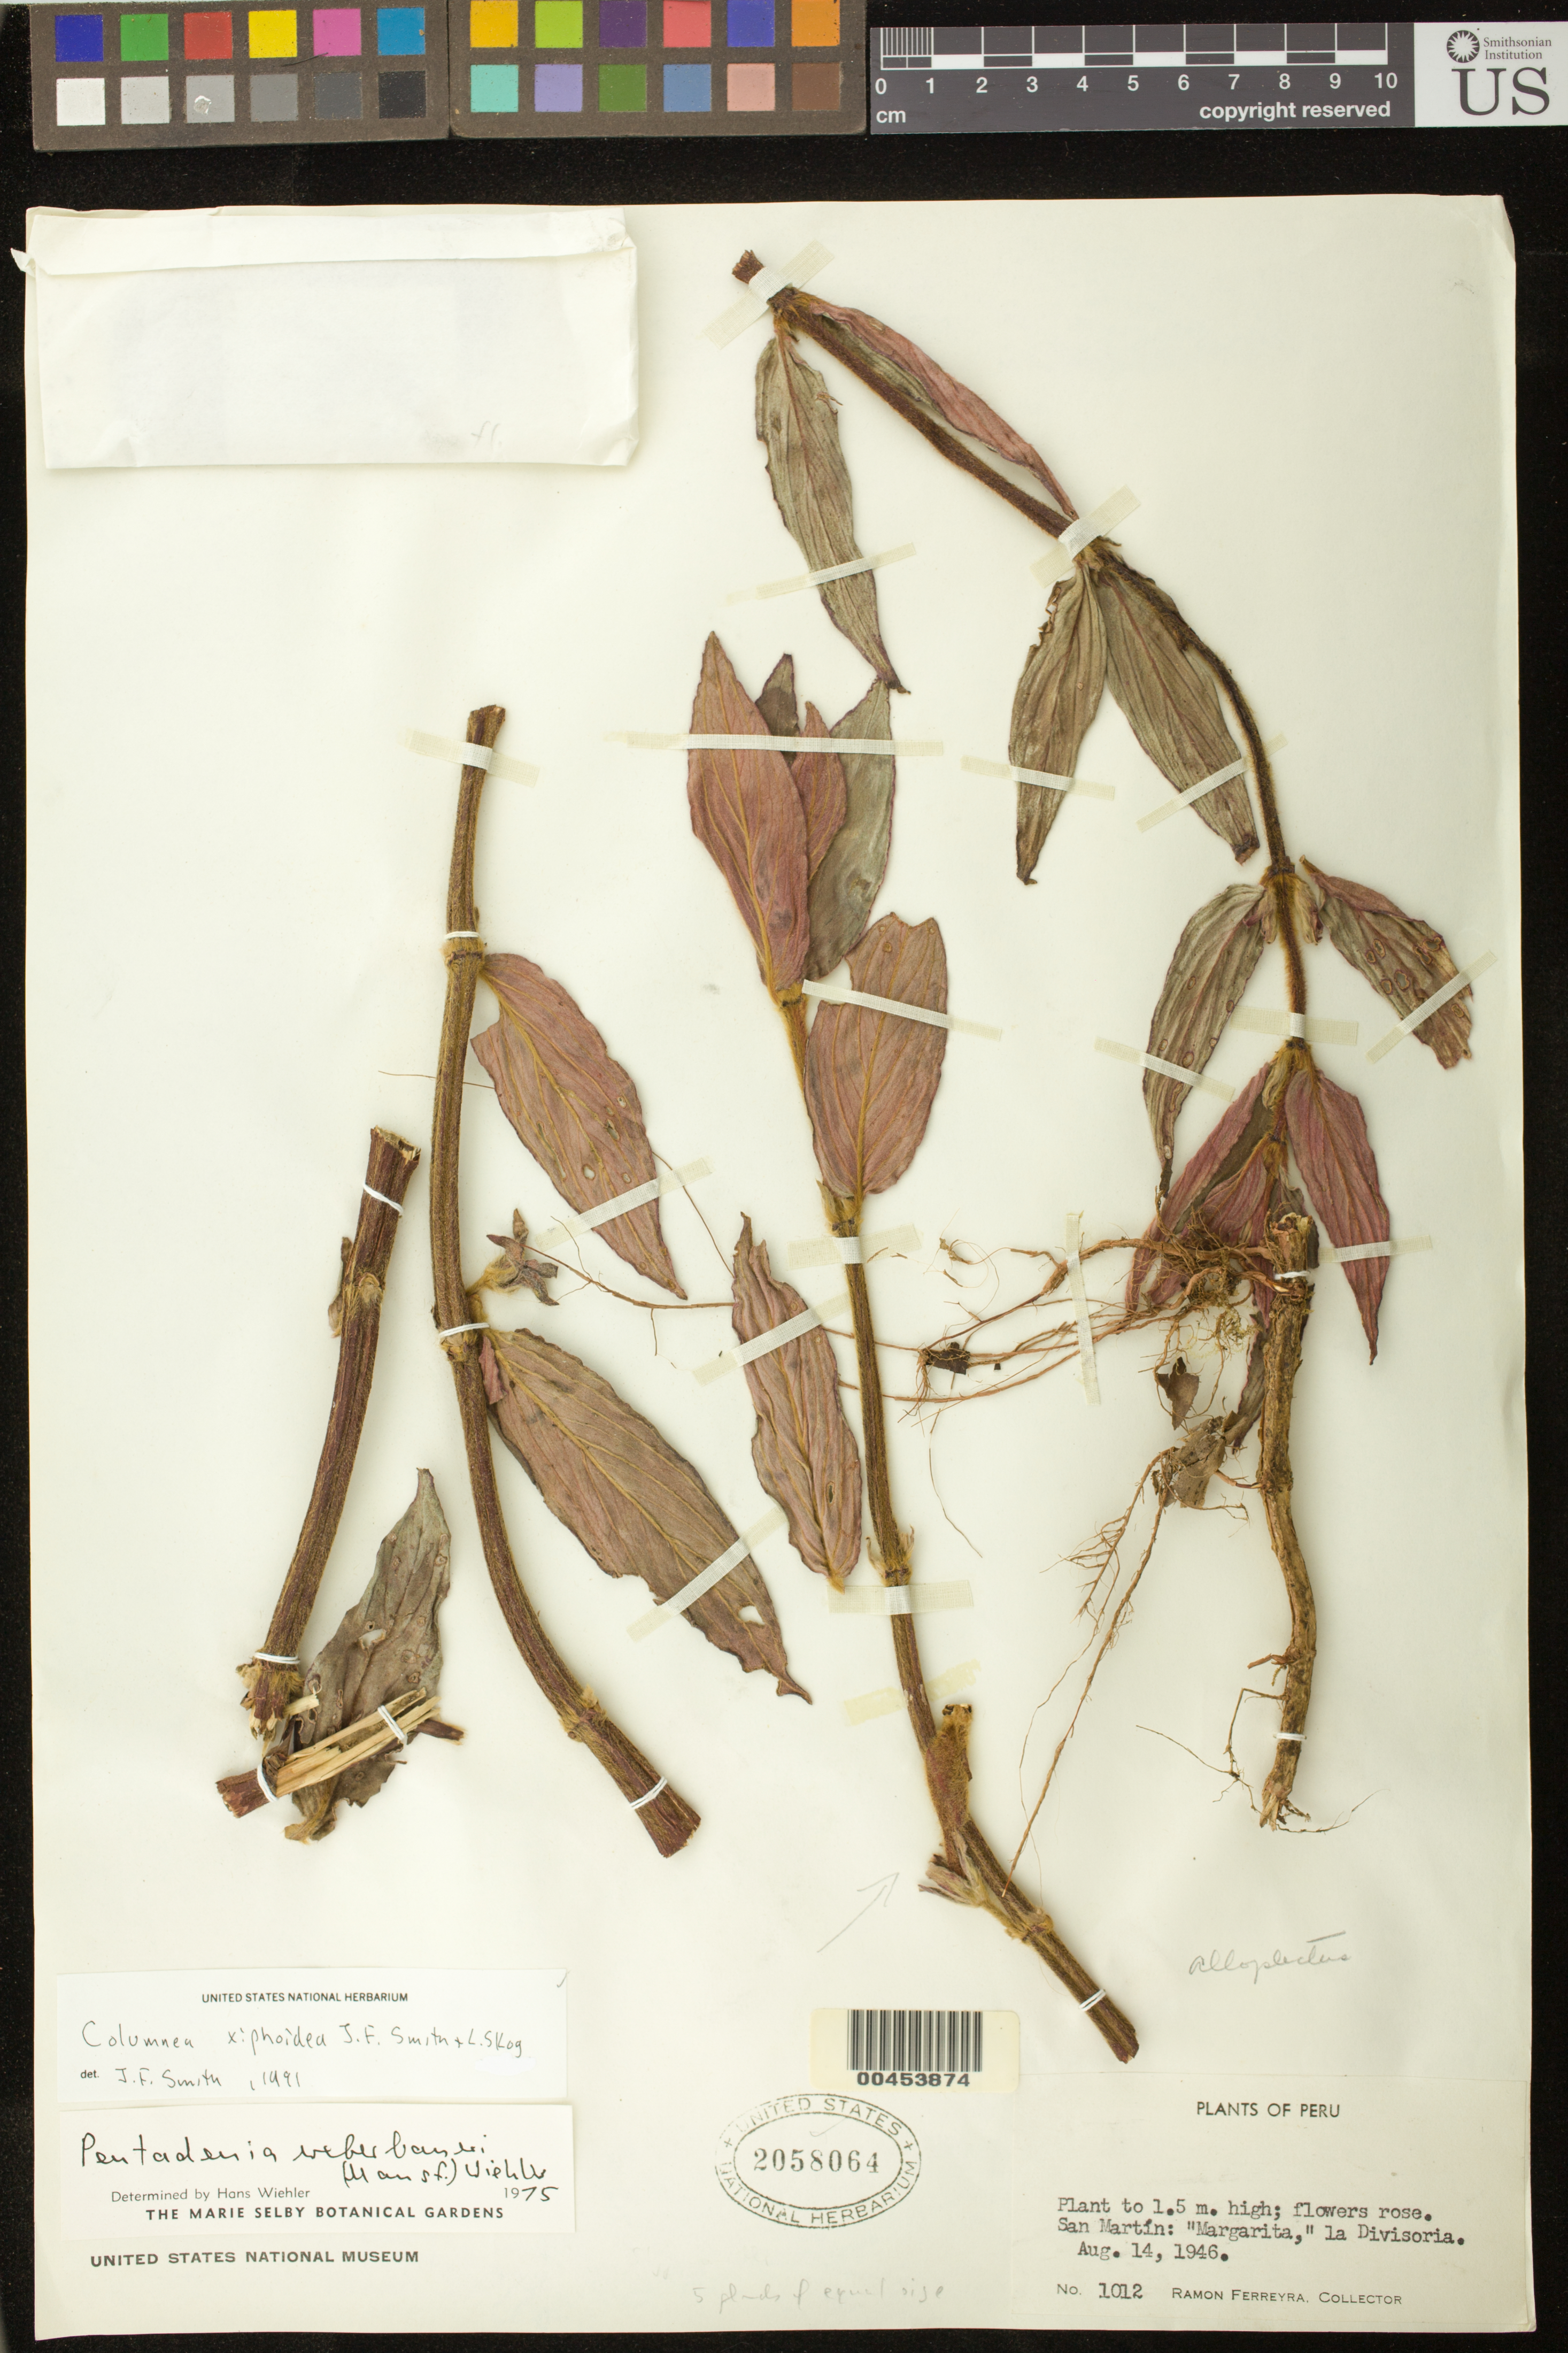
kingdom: Plantae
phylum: Tracheophyta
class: Magnoliopsida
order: Lamiales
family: Gesneriaceae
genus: Columnea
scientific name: Columnea xiphoidea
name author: J.F. Sm. & L.E. Skog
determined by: Clark, J. L., (SEL), The Marie Selby Botanical Garden (UNITED STATES)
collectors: R. A. Ferreyra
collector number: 1012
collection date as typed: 14 Aug 1946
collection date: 1946-08-14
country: Peru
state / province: San Martín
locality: Margarita, Divisoria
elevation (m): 1500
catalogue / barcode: US 2058064